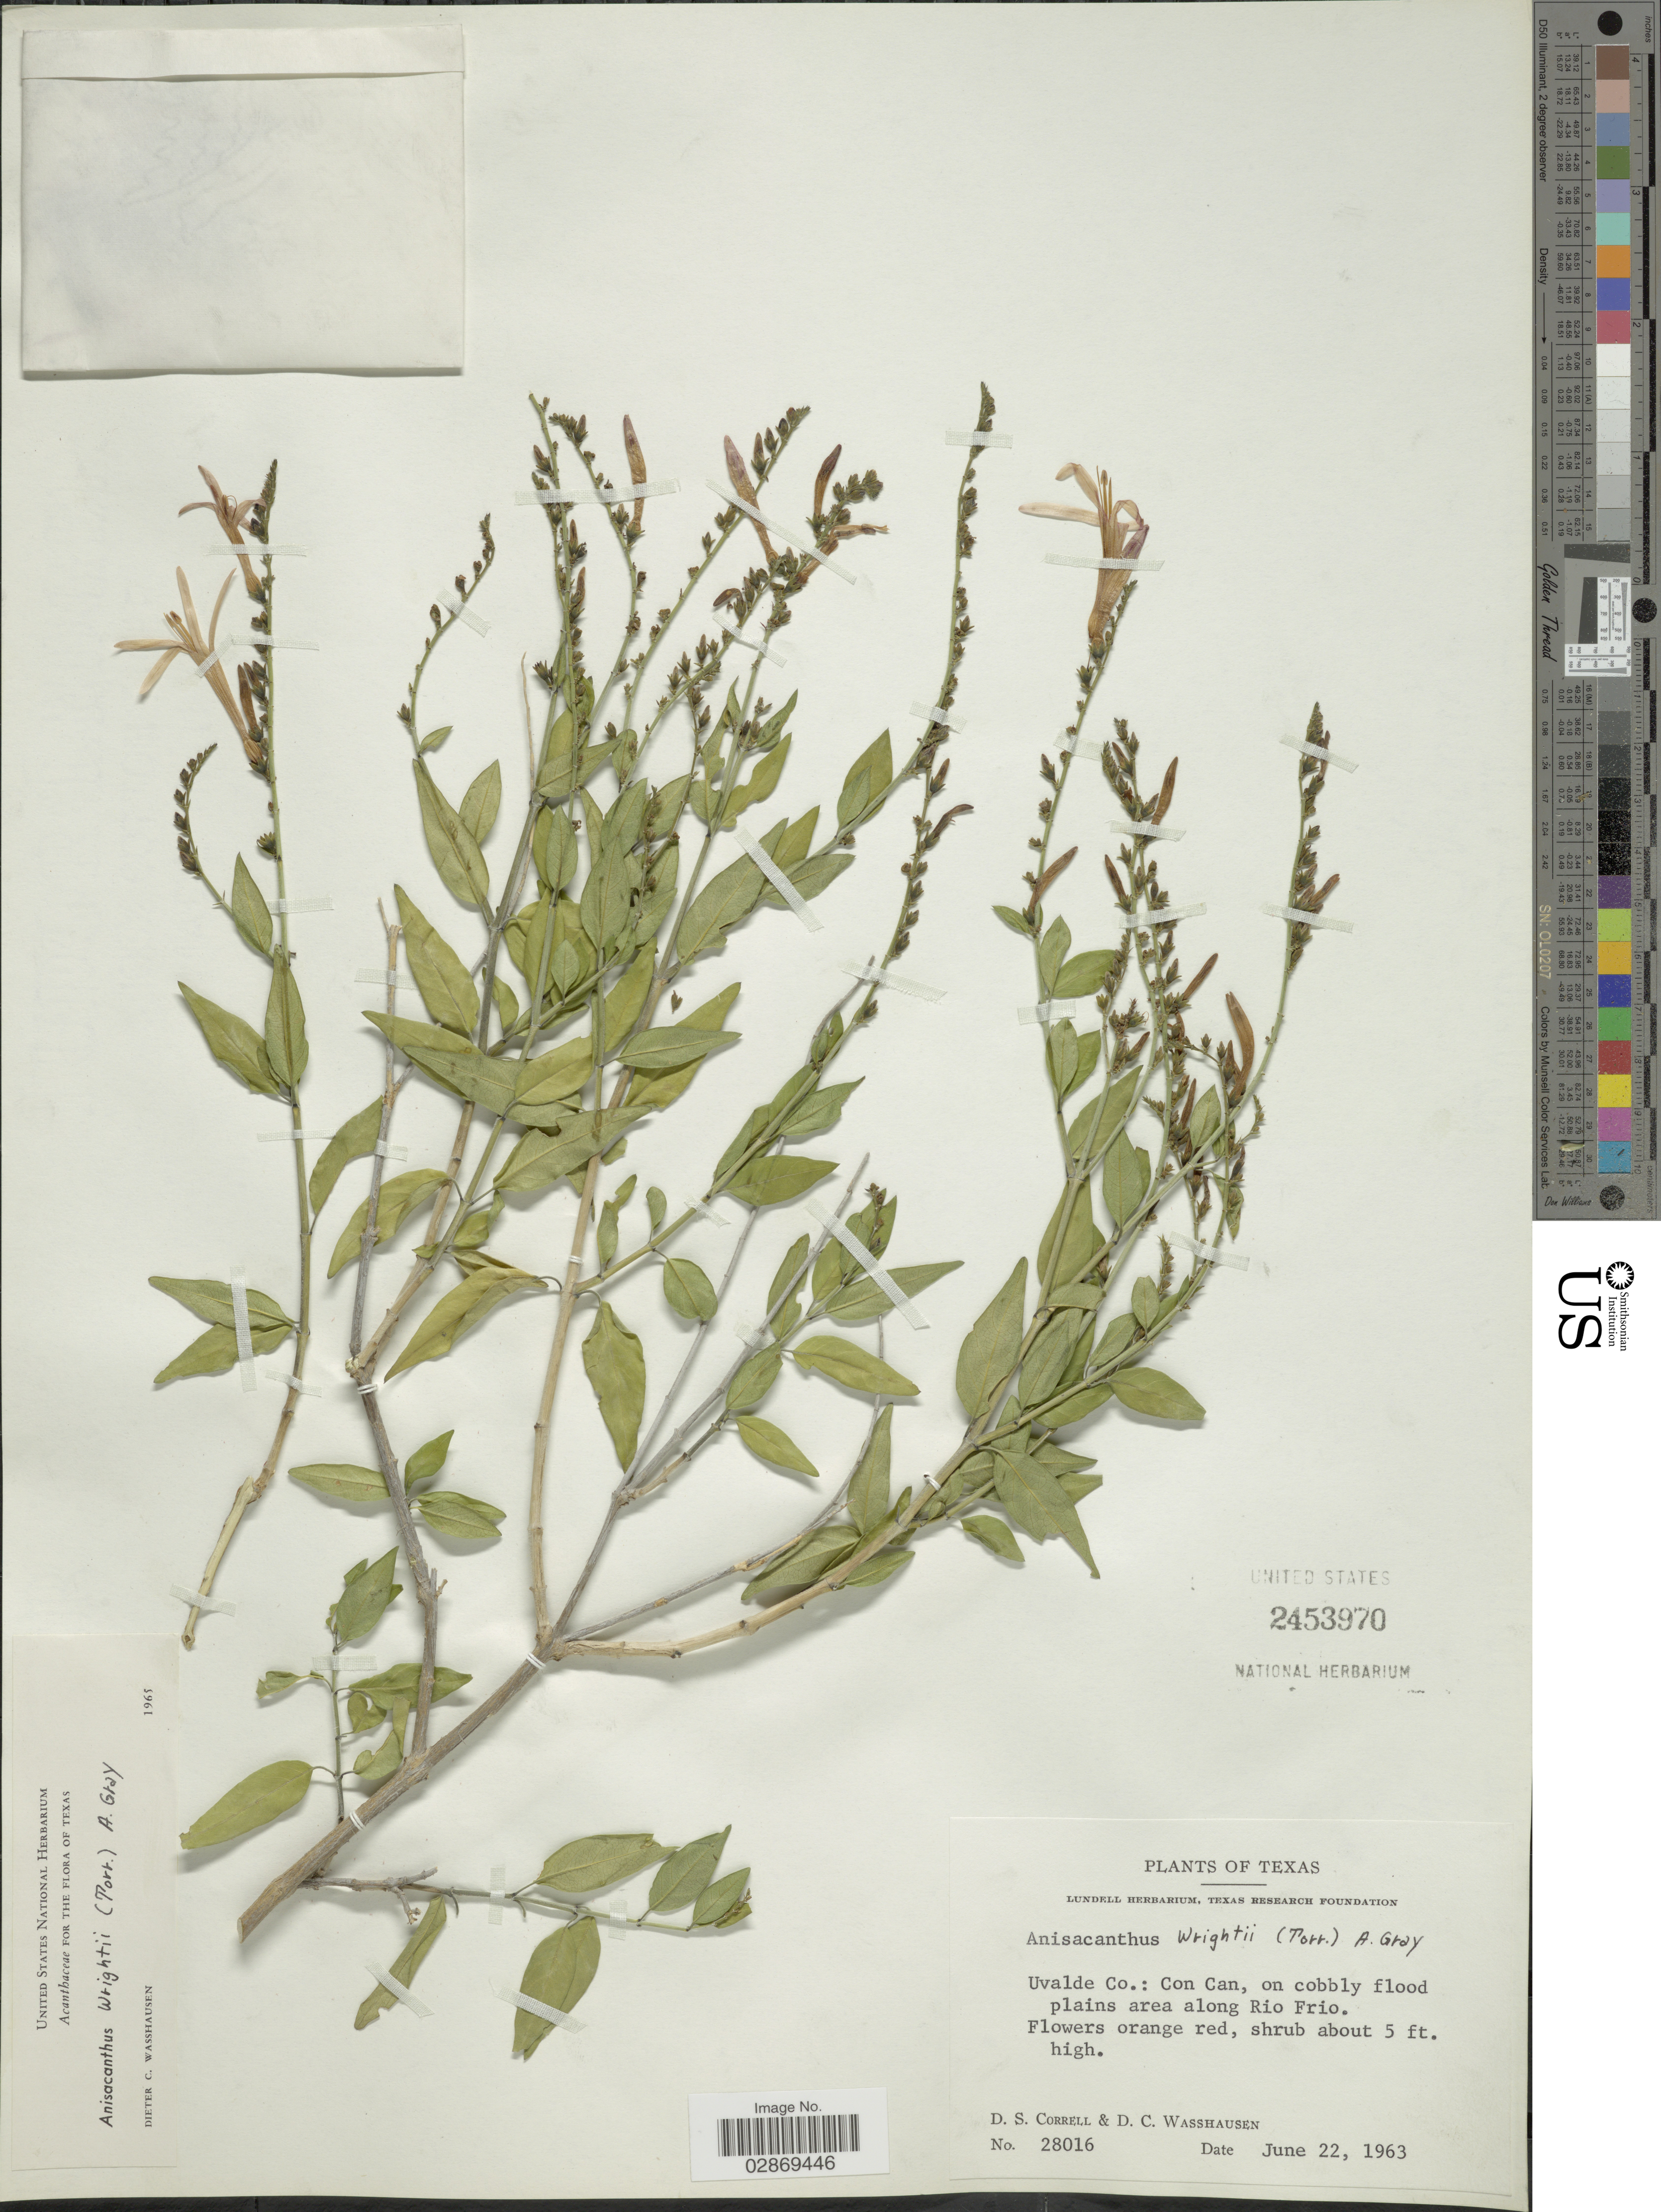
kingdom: Plantae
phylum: Tracheophyta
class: Magnoliopsida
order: Lamiales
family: Acanthaceae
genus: Anisacanthus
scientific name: Anisacanthus quadrifidus var. wrightii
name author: (Torr.) Henrickson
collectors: D. S. Correll & D. C. Wasshausen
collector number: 28016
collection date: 1963-06-22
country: United States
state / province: Texas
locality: Uvalde Co.: Con Can, on cobbly flood plains area along Rio Frio.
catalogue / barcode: US 2453970